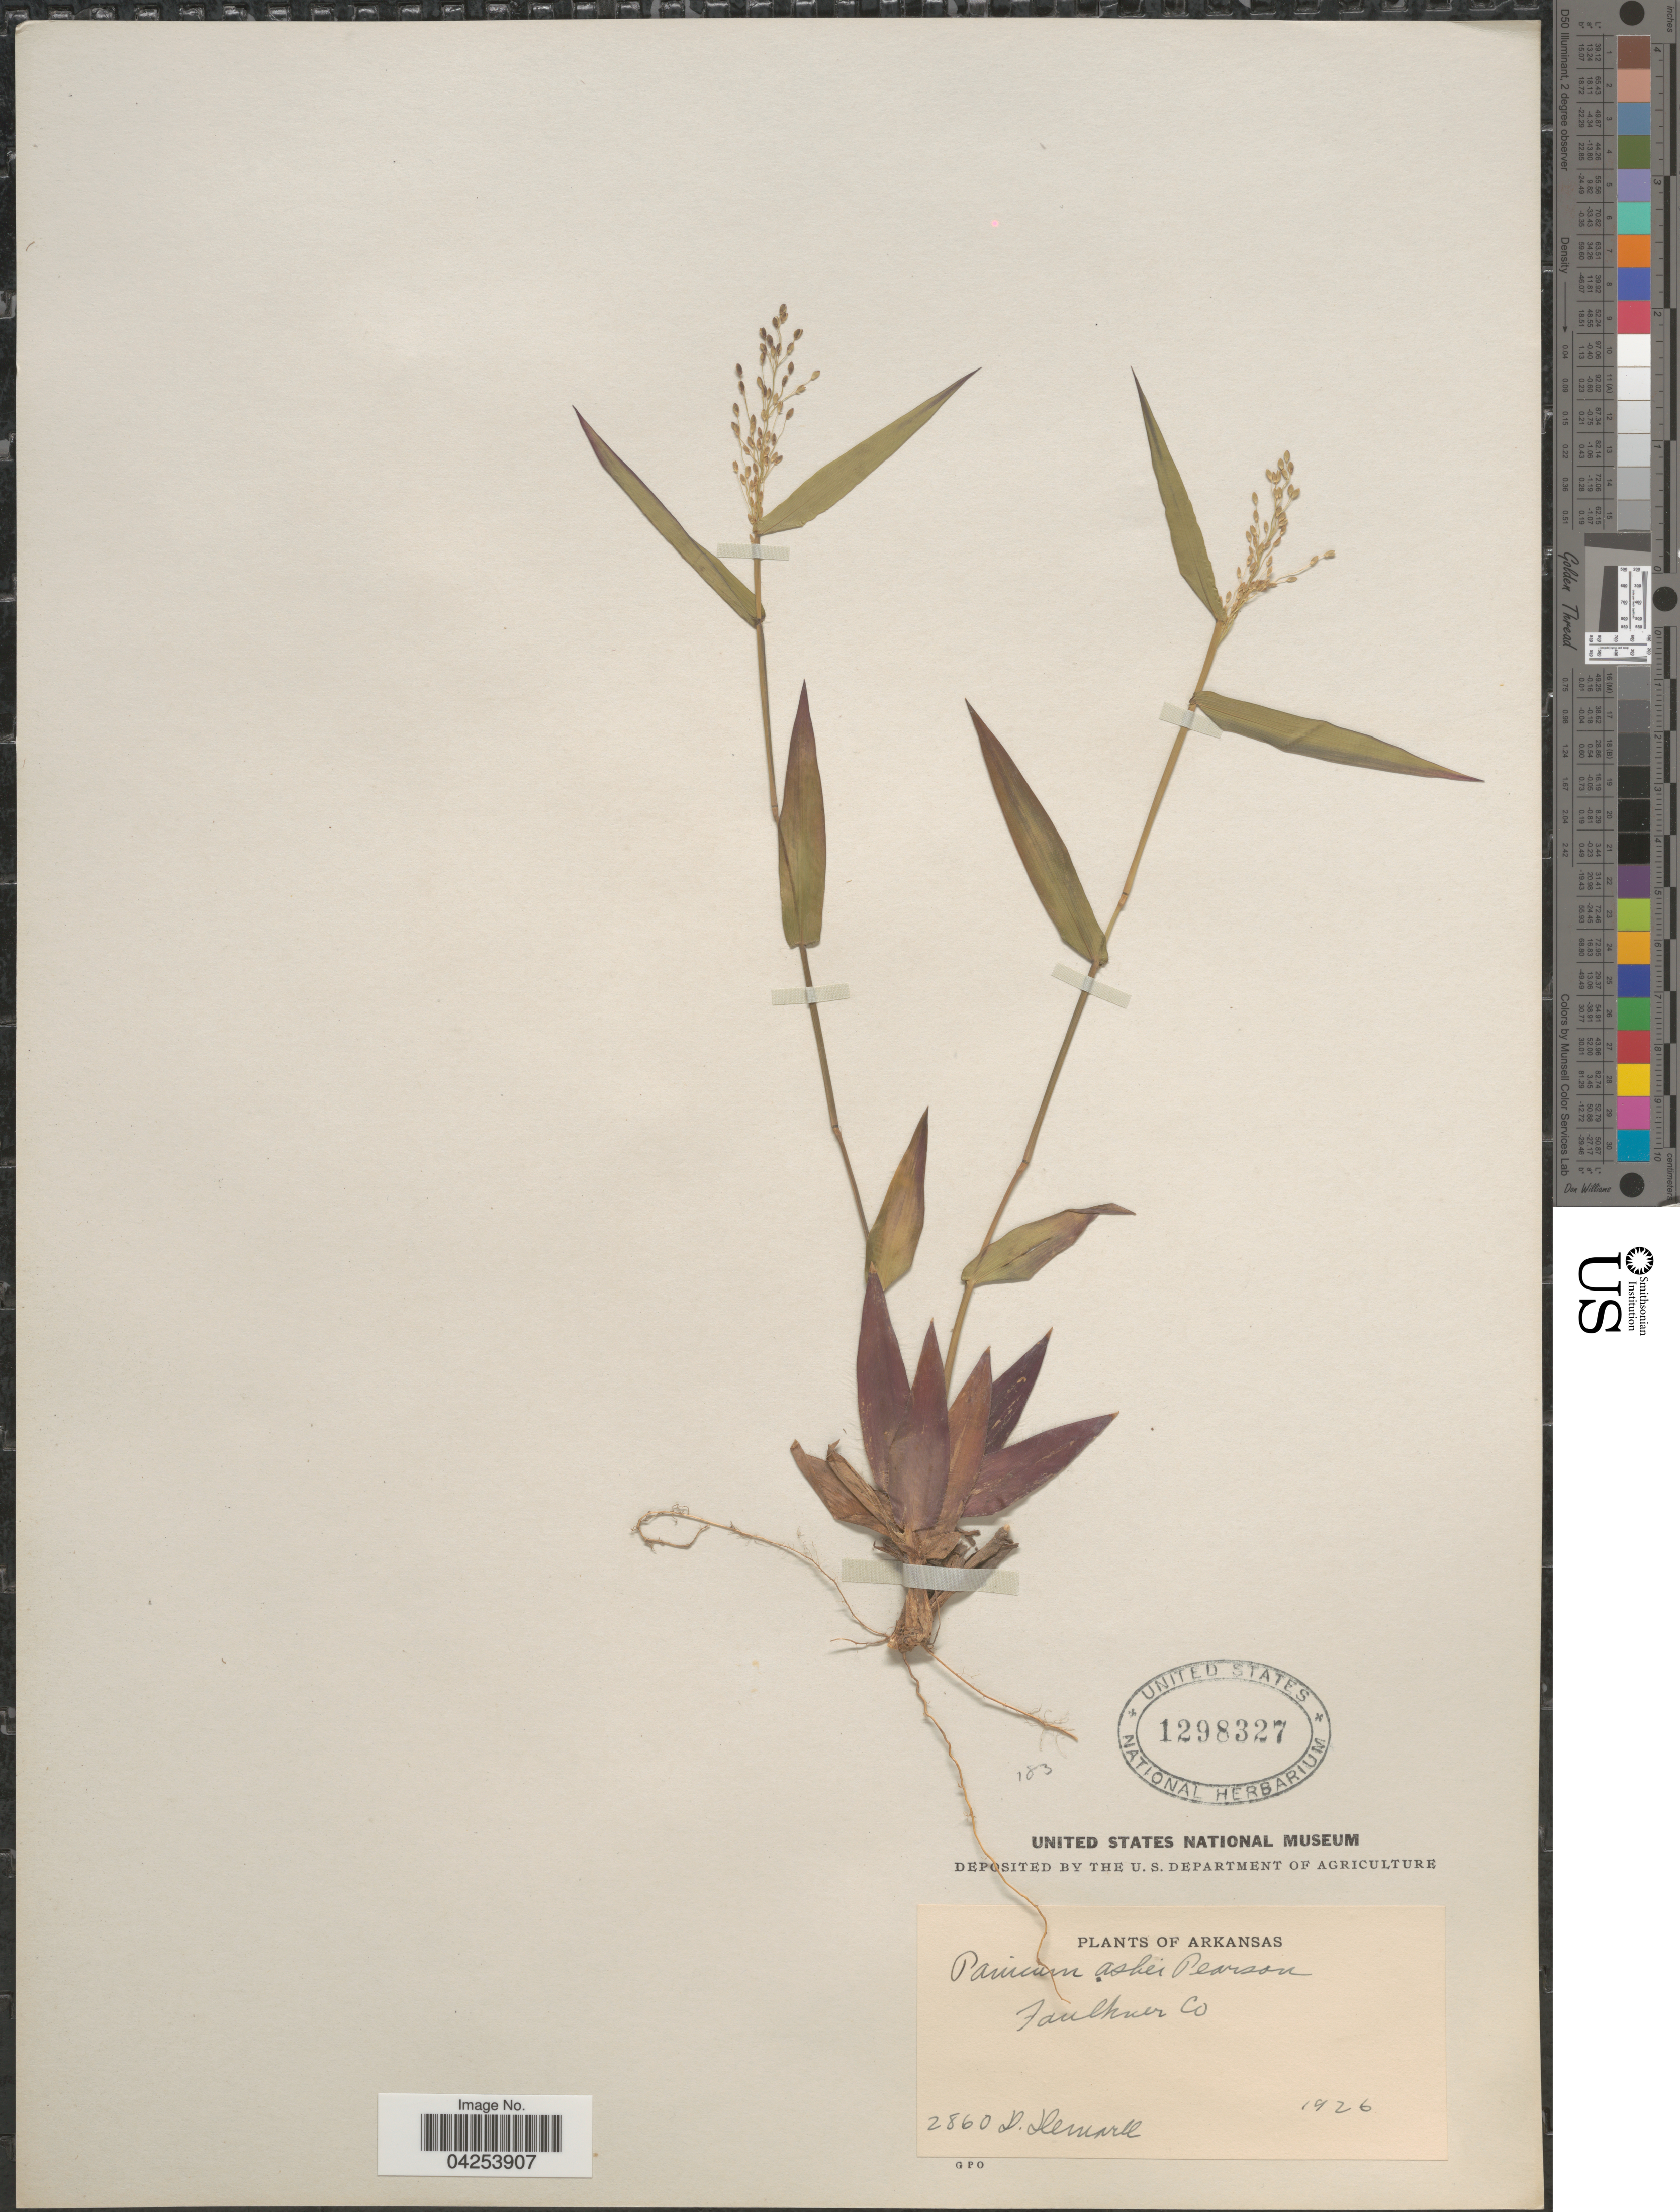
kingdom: Plantae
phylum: Tracheophyta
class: Liliopsida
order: Poales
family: Poaceae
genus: Dichanthelium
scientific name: Dichanthelium commutatum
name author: (Schult.) Gould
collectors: D. Demaree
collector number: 2860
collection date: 1926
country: United States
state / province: Arkansas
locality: Faulkner Co.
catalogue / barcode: US 1298327